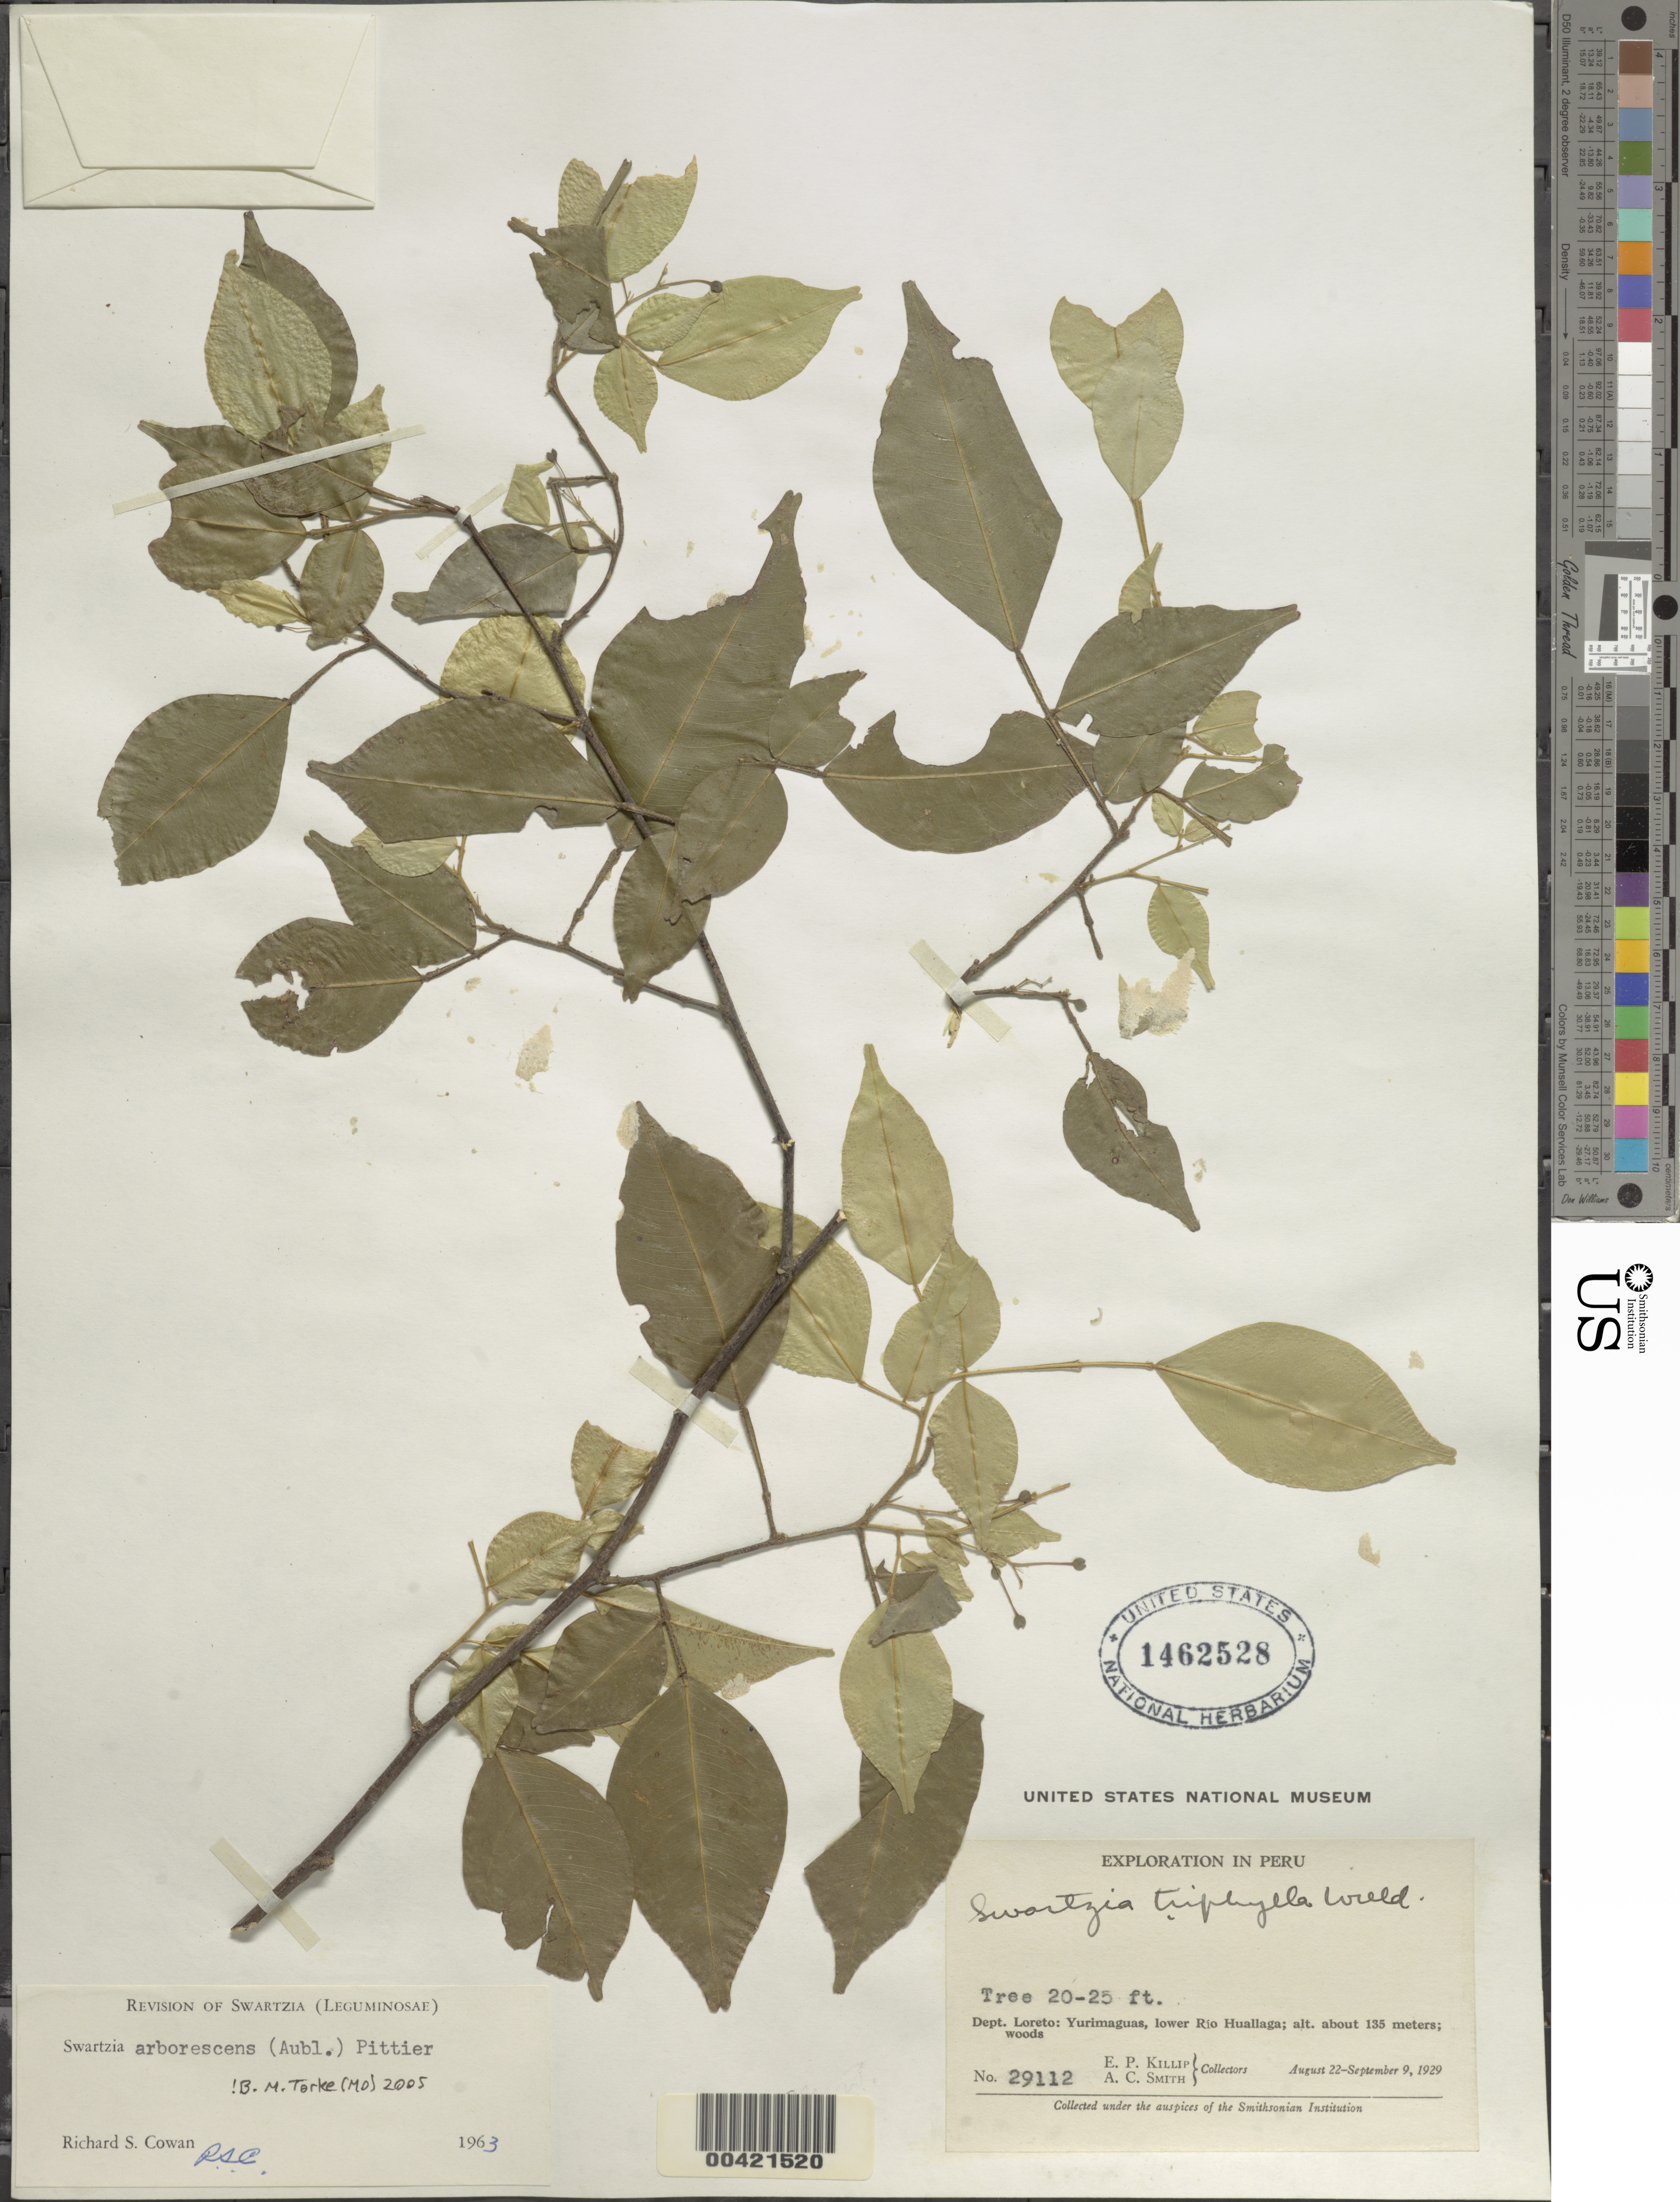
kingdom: Plantae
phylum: Tracheophyta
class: Magnoliopsida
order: Fabales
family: Fabaceae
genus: Swartzia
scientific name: Swartzia arborescens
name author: (Aubl.) Pittier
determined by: Cowan, R. S.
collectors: E. P. Killip & A. C. Smith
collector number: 29112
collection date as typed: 22 Aug 1929 to 09 Sep 1929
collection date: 1929-08-22/1929-09-09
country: Peru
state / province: Loreto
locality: Yurimaguas, lower rio huallaga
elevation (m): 135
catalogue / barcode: US 1462528